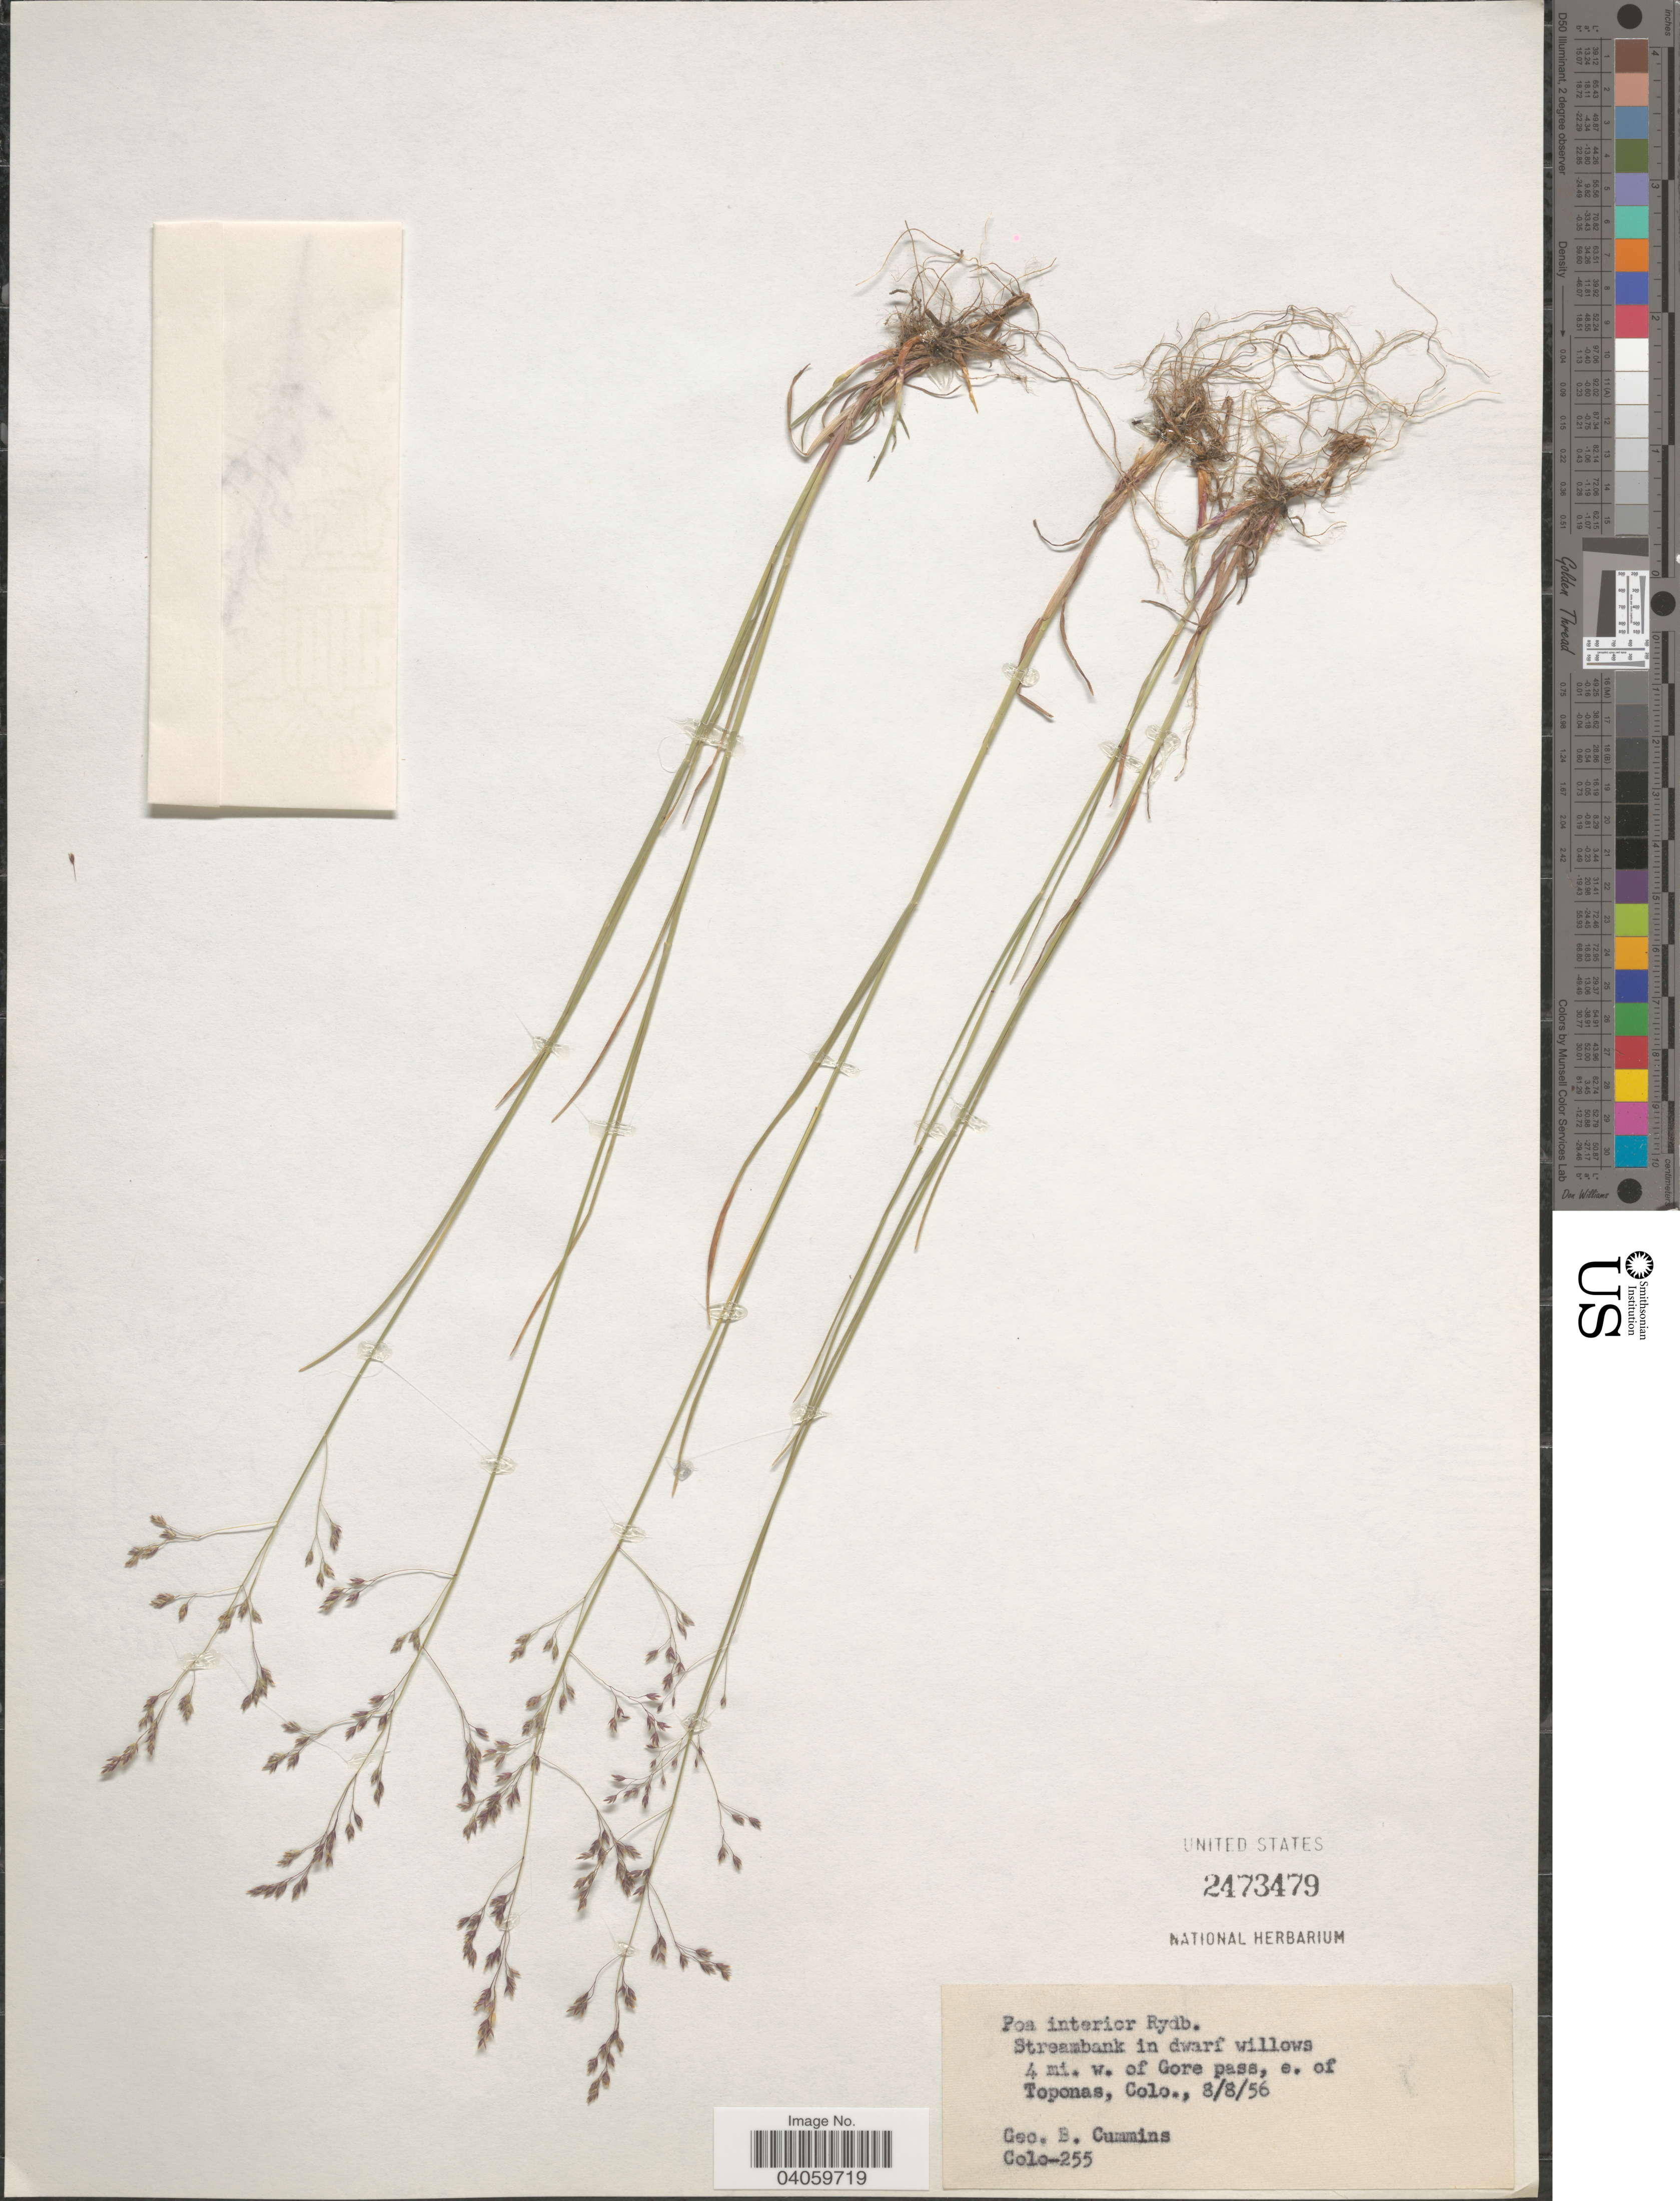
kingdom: Plantae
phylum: Tracheophyta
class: Liliopsida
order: Poales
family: Poaceae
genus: Poa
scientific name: Poa interior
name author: Rydb.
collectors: G. Cummins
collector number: Colo-255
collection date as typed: Transcribed d/m/y: 8/8/56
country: United States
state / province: Colorado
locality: Streambank in dwarf willows. 4 mi. w. of Gore pass, e. of Toponas.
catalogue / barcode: US 2473479